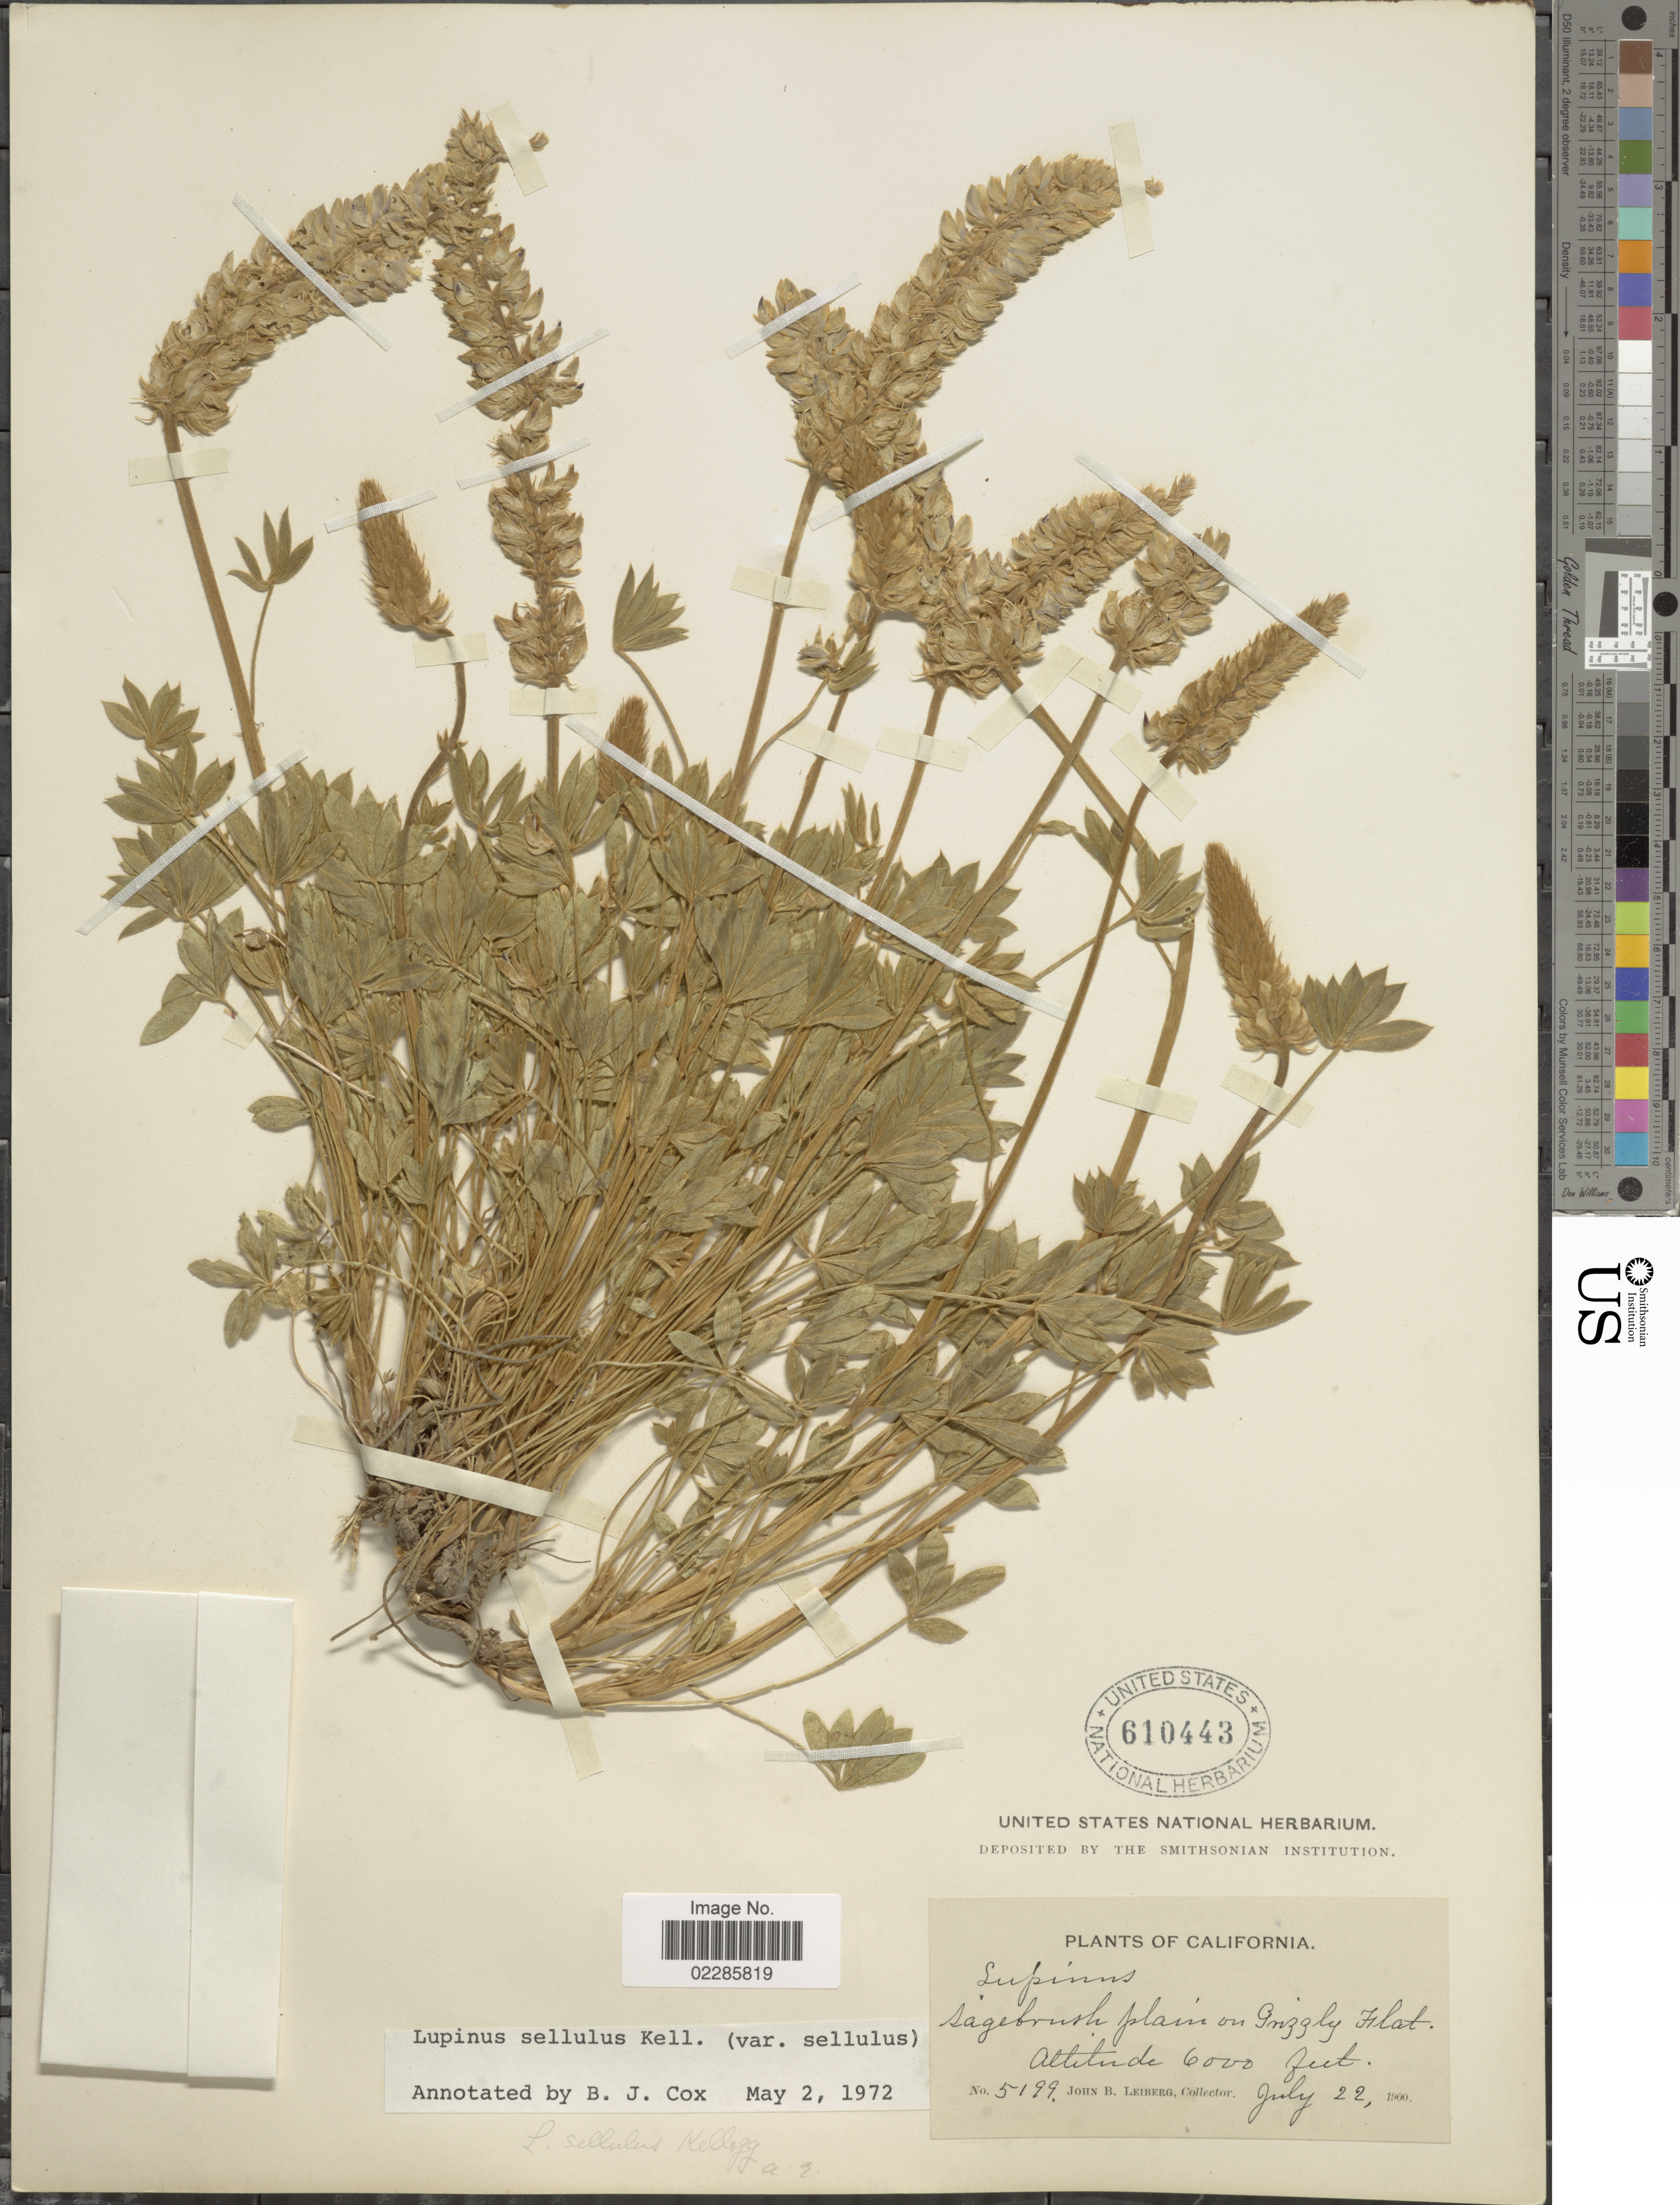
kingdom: Plantae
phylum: Tracheophyta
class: Magnoliopsida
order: Fabales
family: Fabaceae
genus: Lupinus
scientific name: Lupinus sellulus var. sellulus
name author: Kellogg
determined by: Cox, B. J.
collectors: J. B. Leiberg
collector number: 5199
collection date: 1900-07-22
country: United States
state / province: California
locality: Sagebrush plain on Grizzly Flat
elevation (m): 1829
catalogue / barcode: US 610443